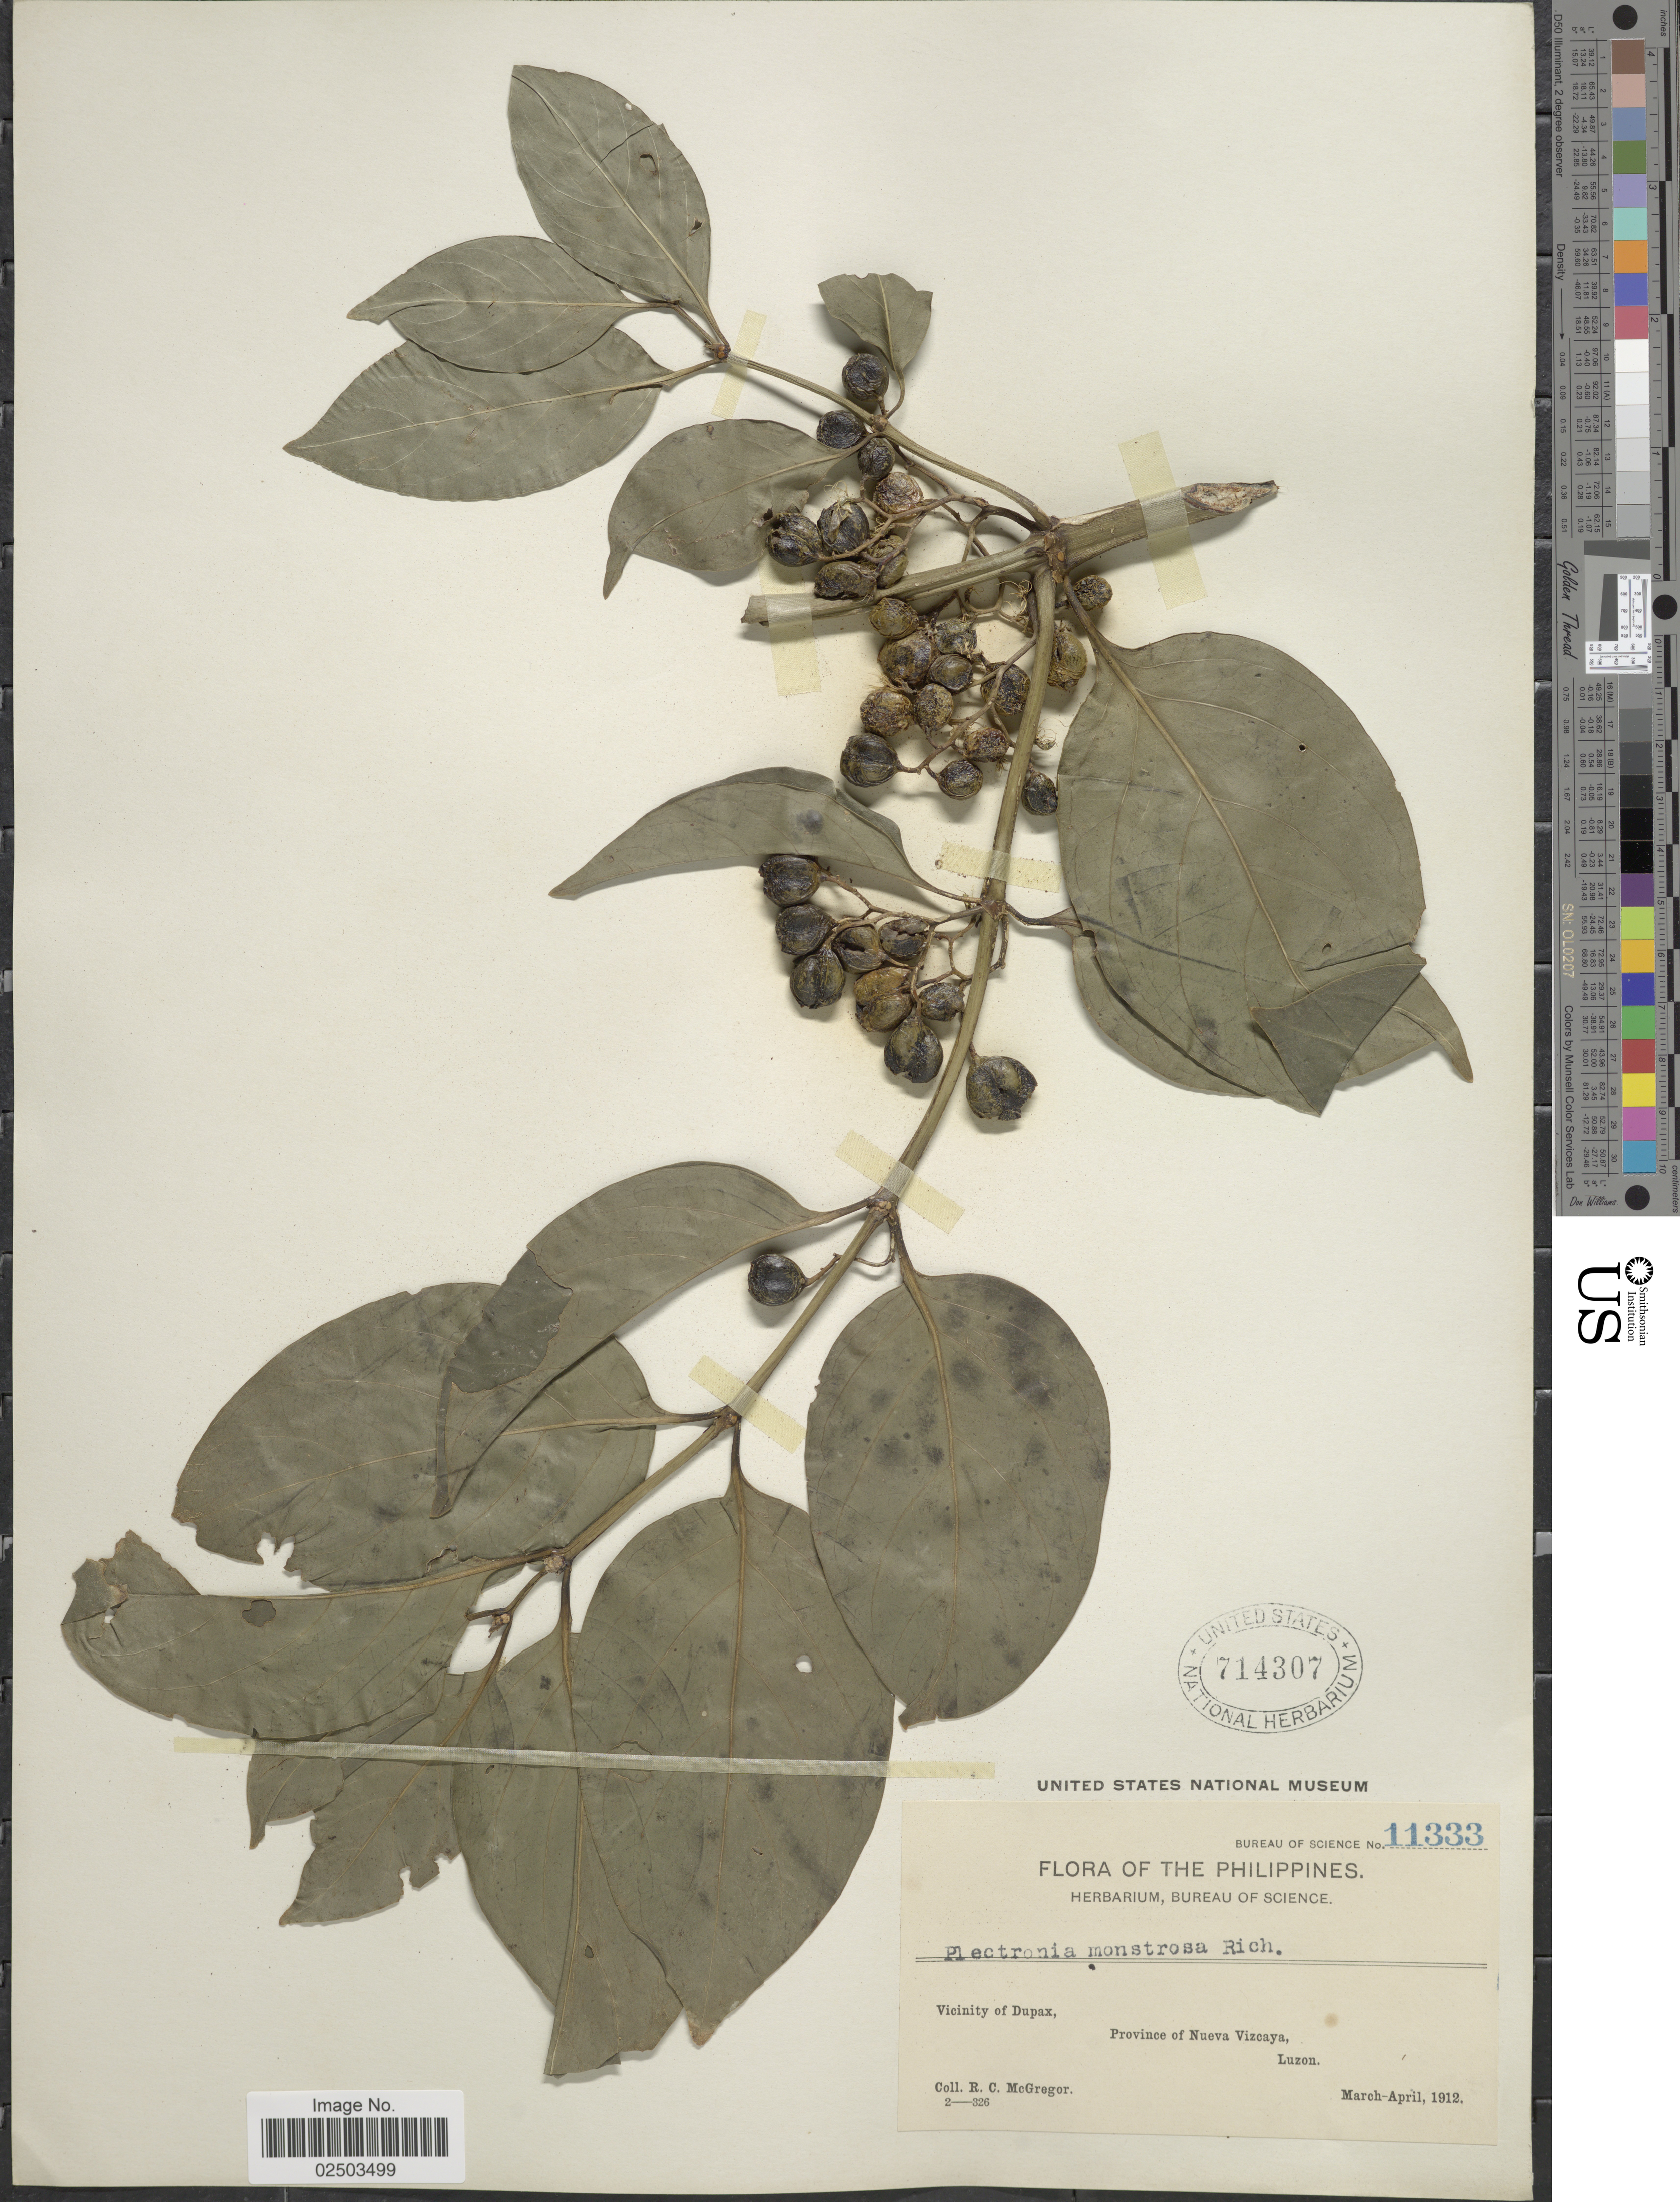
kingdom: Plantae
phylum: Tracheophyta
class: Magnoliopsida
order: Gentianales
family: Rubiaceae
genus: Canthium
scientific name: Canthium monstrosum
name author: (A. Rich.) Merr.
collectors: R. C. McGregor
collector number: Bureau of Science 11333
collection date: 1912-03/1912-04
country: Philippines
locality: Vicinity of Dupax, Province of Nueva Vizcaya, Luzon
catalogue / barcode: US 714307